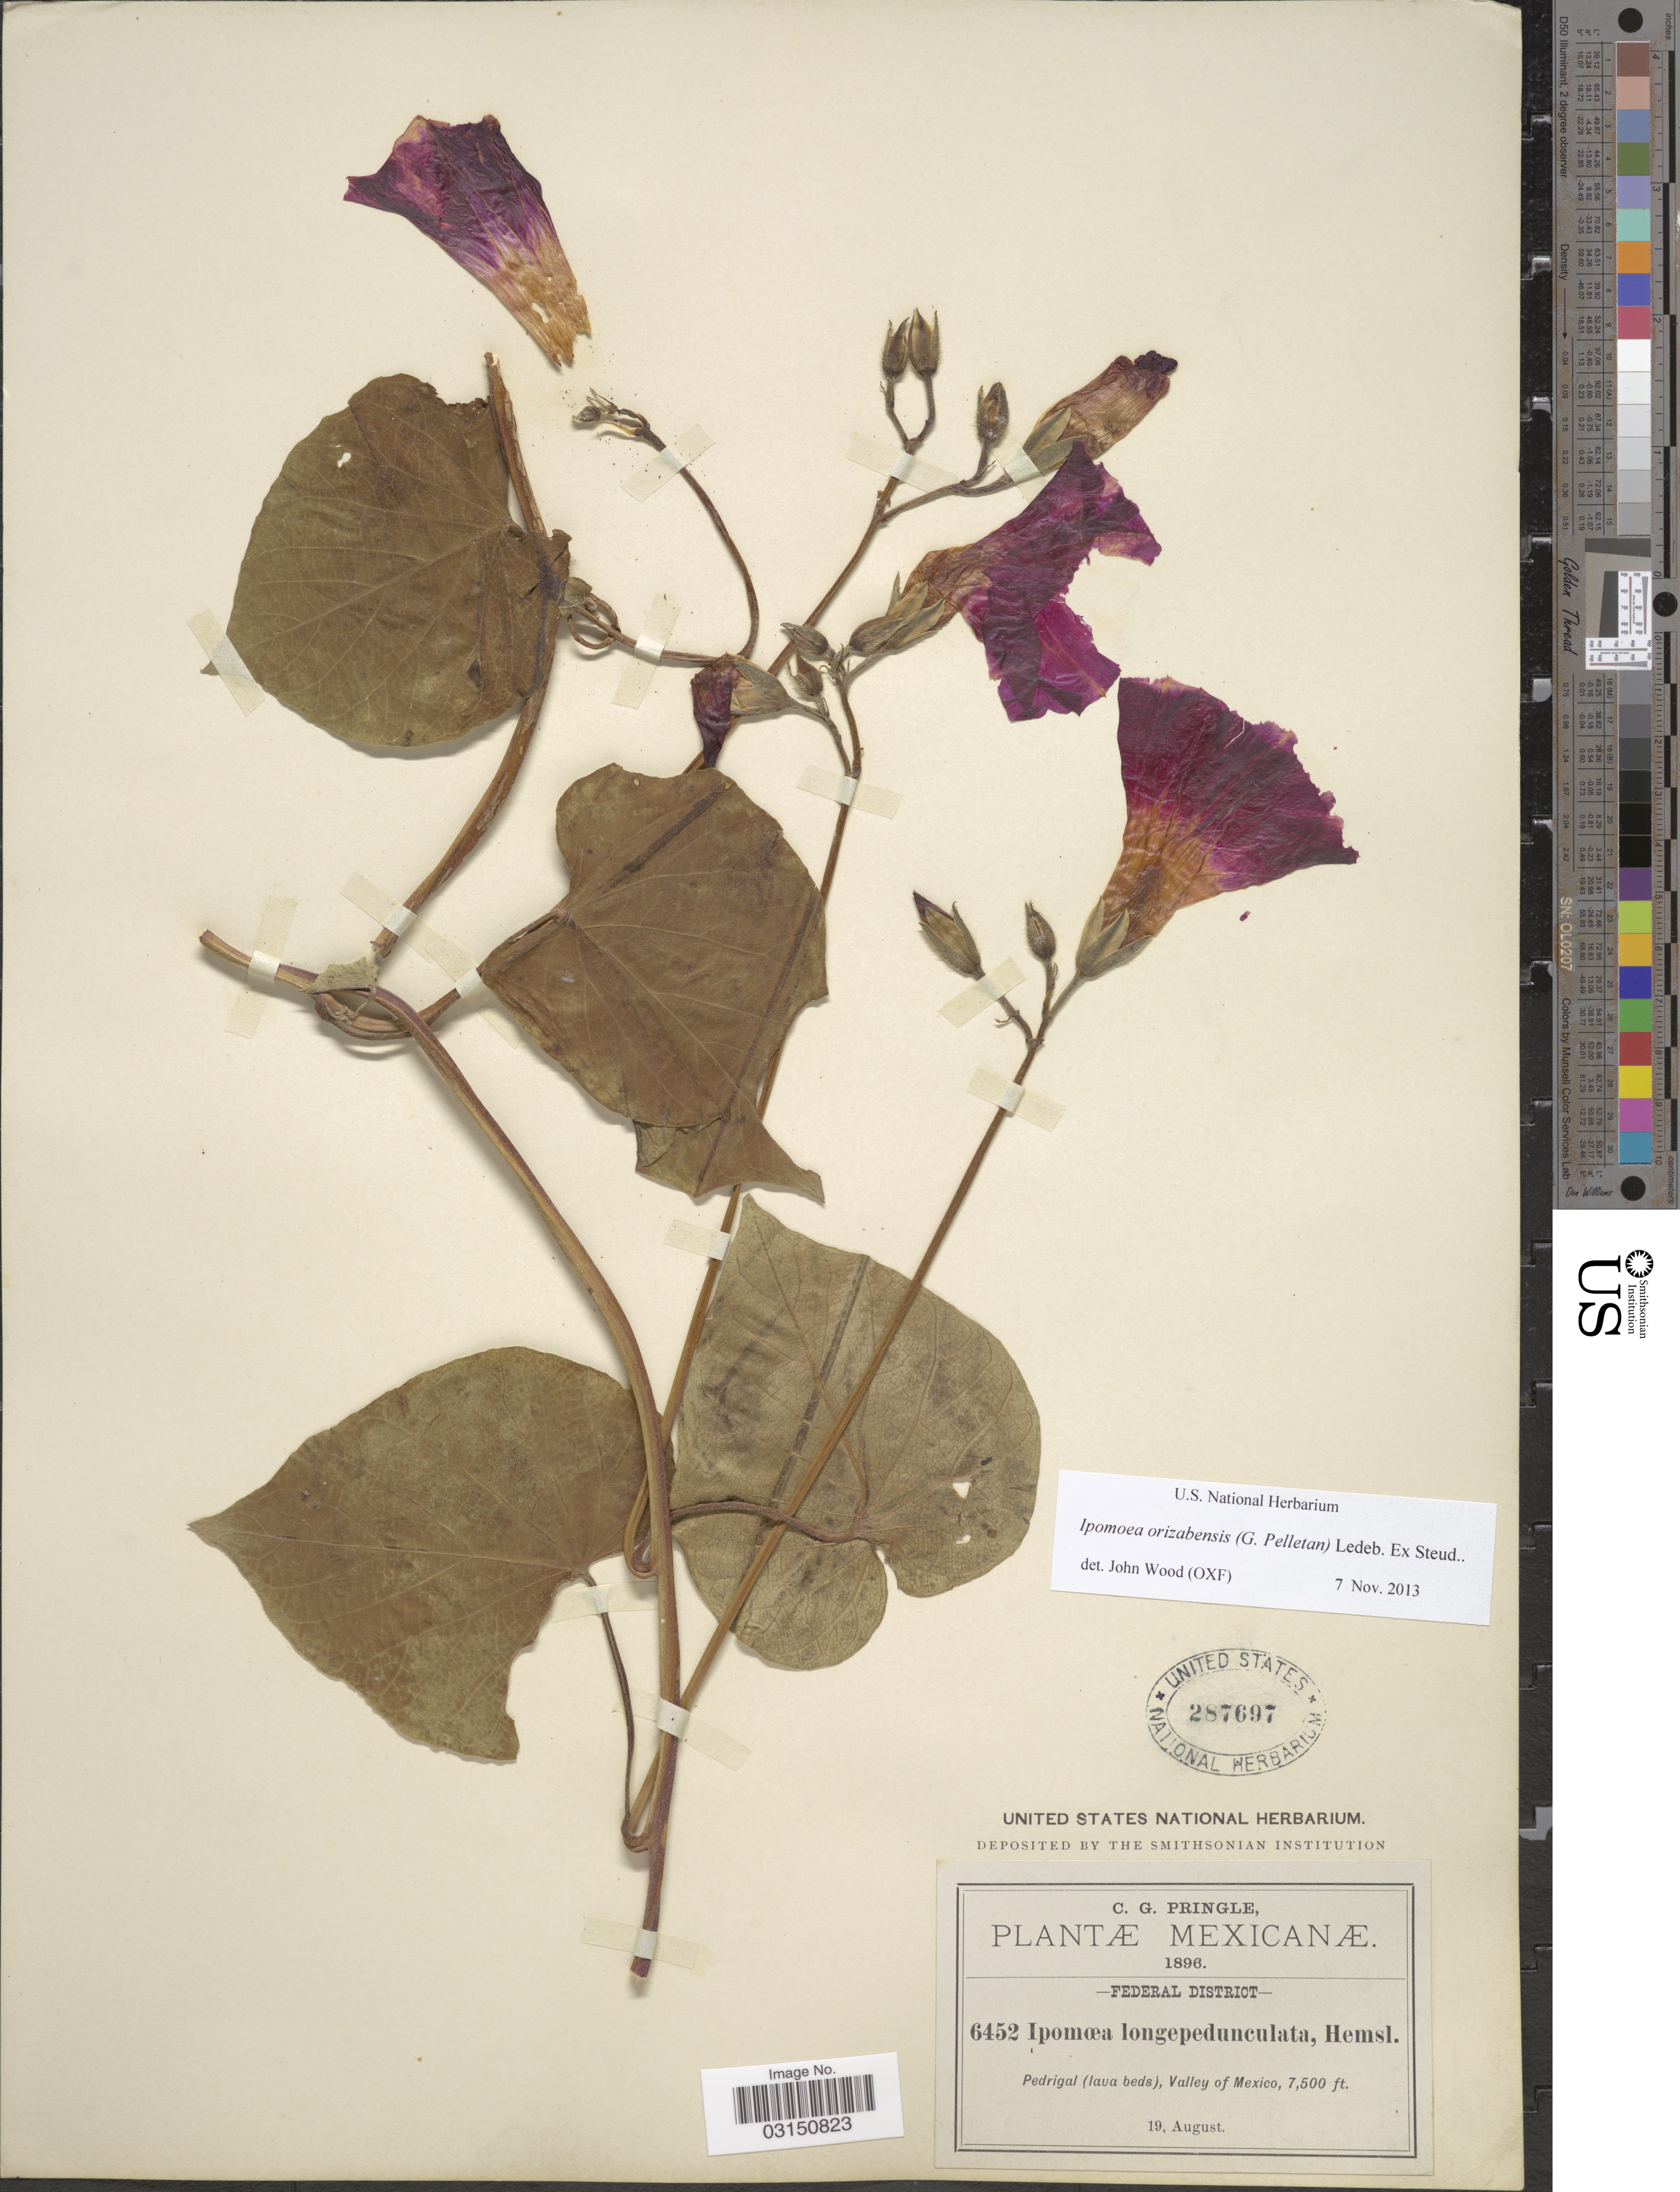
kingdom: Plantae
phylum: Tracheophyta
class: Magnoliopsida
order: Solanales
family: Convolvulaceae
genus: Ipomoea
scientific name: Ipomoea orizabensis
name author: (G. Pelletan) Ledeb. ex Steud.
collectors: C. G. Pringle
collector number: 6452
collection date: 1896-08-19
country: Mexico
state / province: Distrito Federal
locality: Federal District. Valley of Mexico.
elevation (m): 2286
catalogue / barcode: US 287697